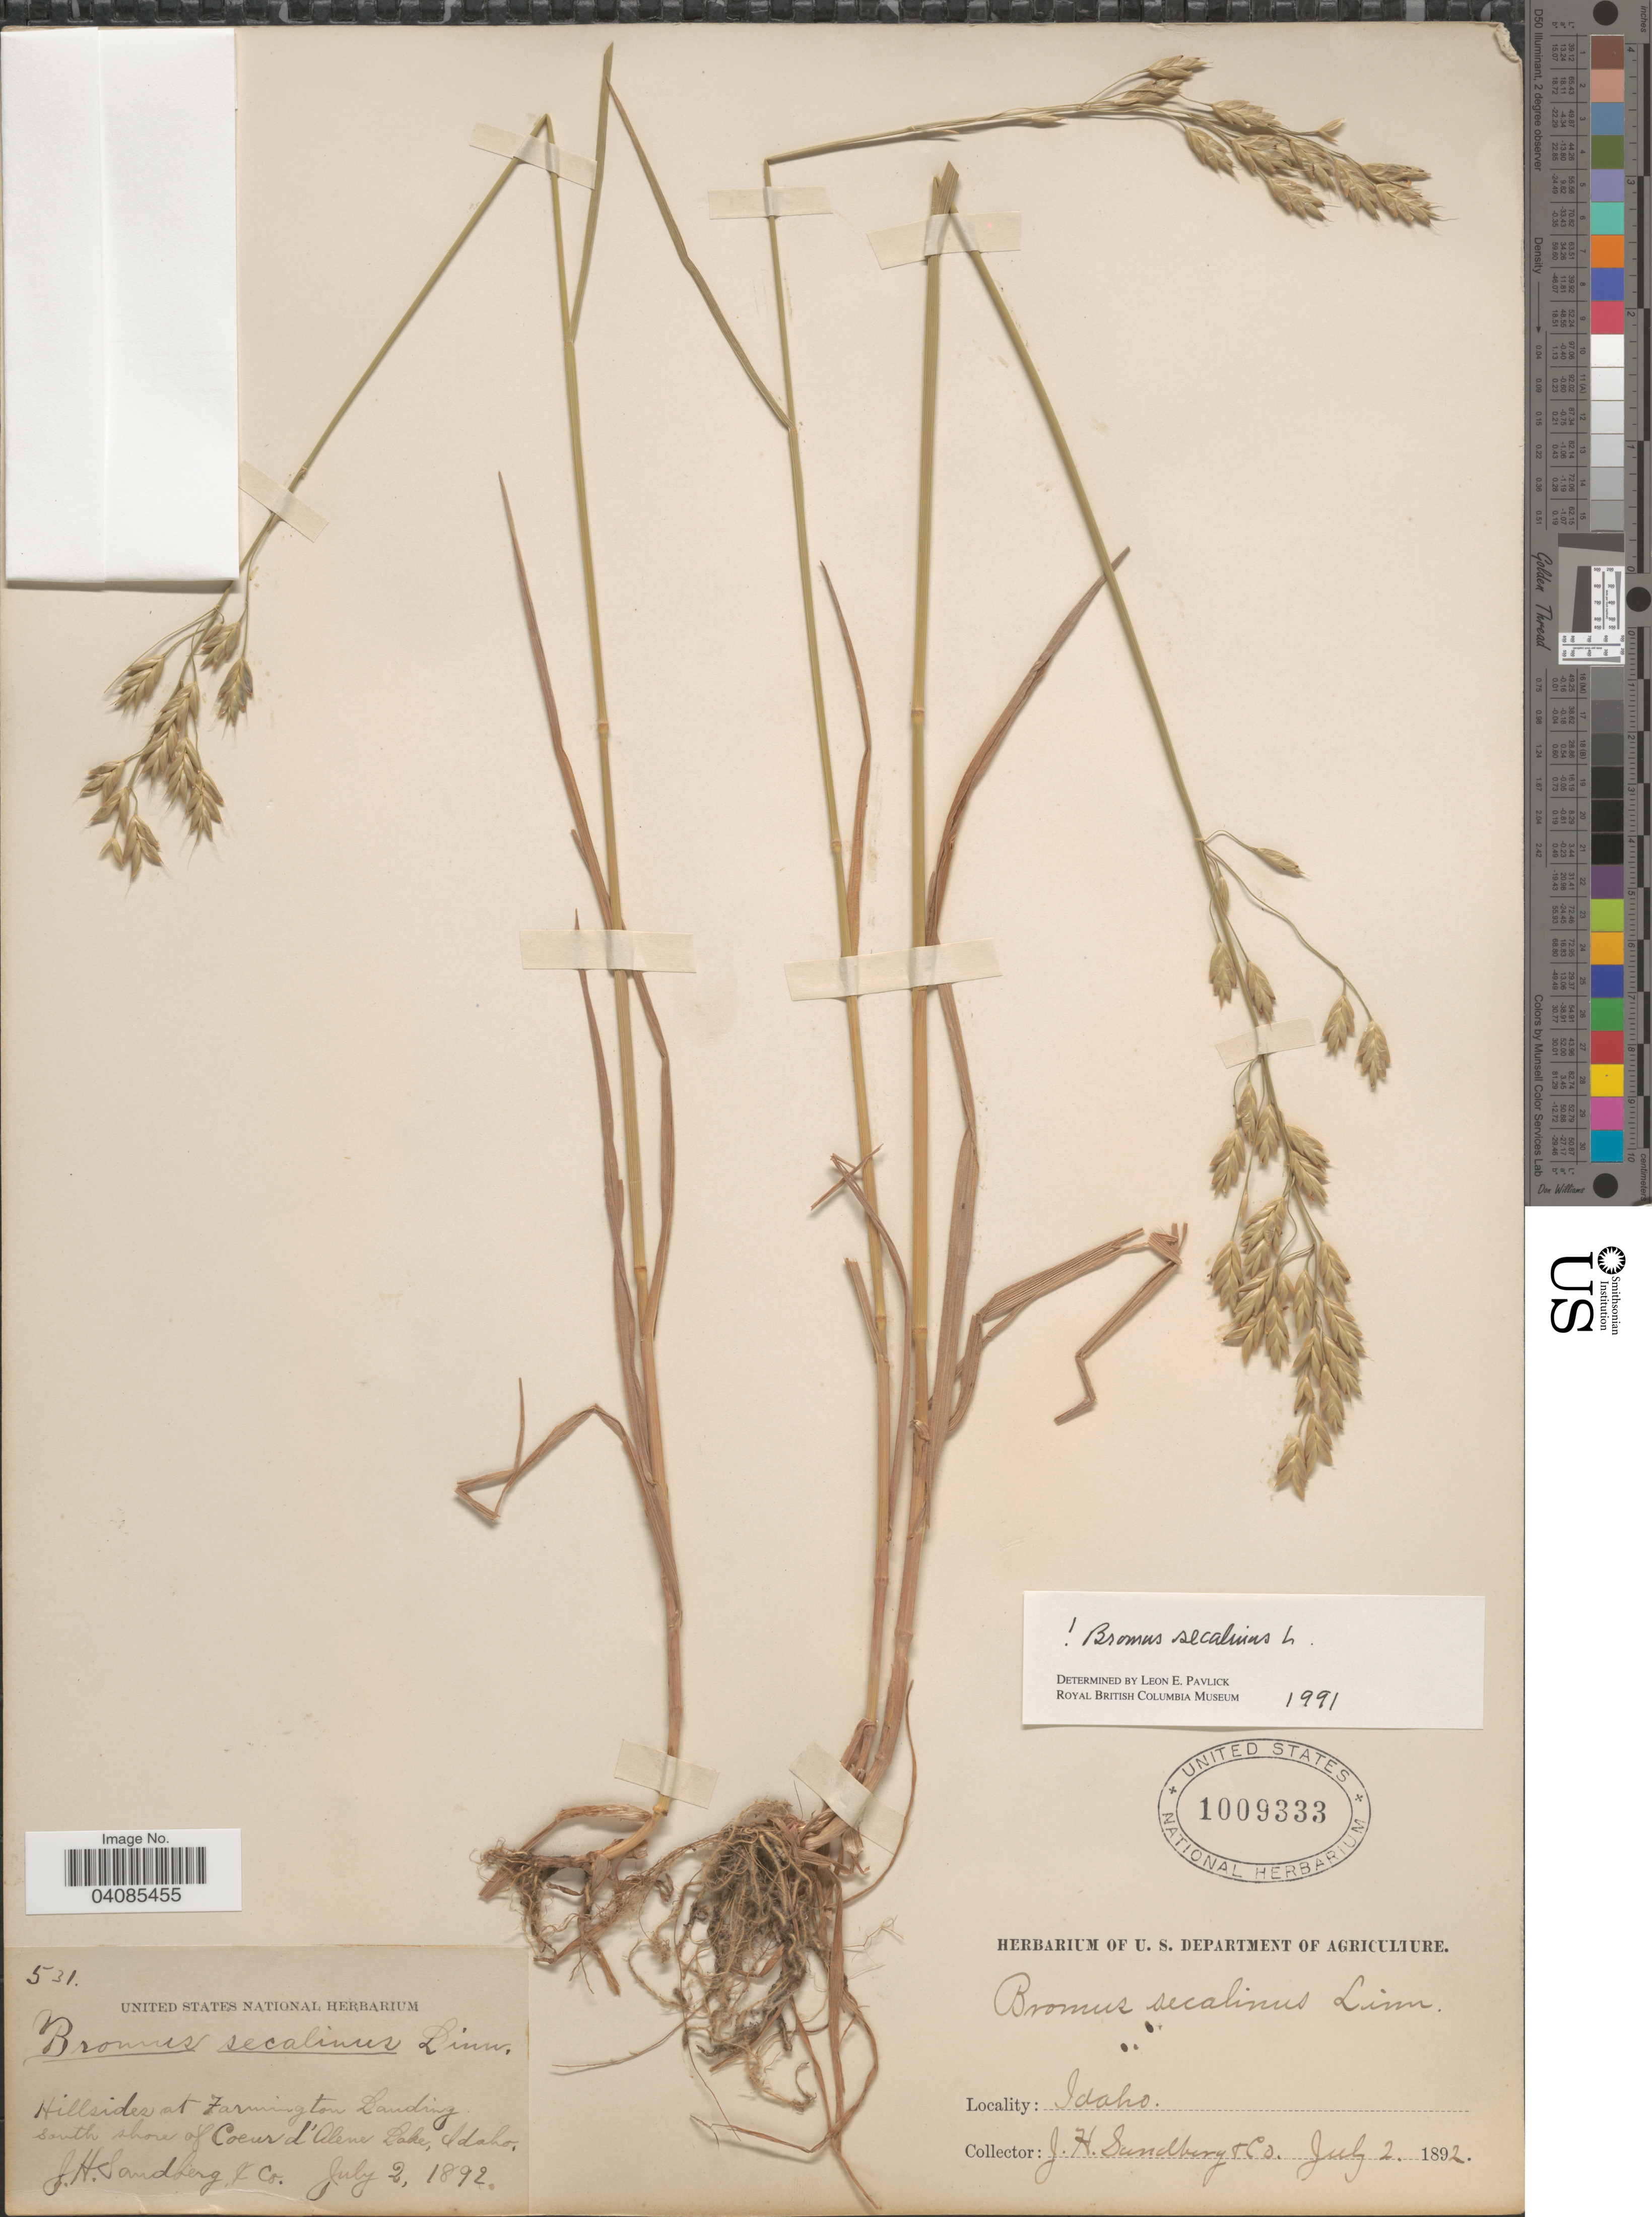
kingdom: Plantae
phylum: Tracheophyta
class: Liliopsida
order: Poales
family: Poaceae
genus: Bromus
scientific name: Bromus secalinus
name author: L.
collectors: J. H. Sandberg & et al.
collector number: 531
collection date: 1892-07-02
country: United States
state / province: Idaho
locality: Hillsides at Farmington Landing, south shore of Coeur d'Alene Lake.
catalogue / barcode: US 1009333